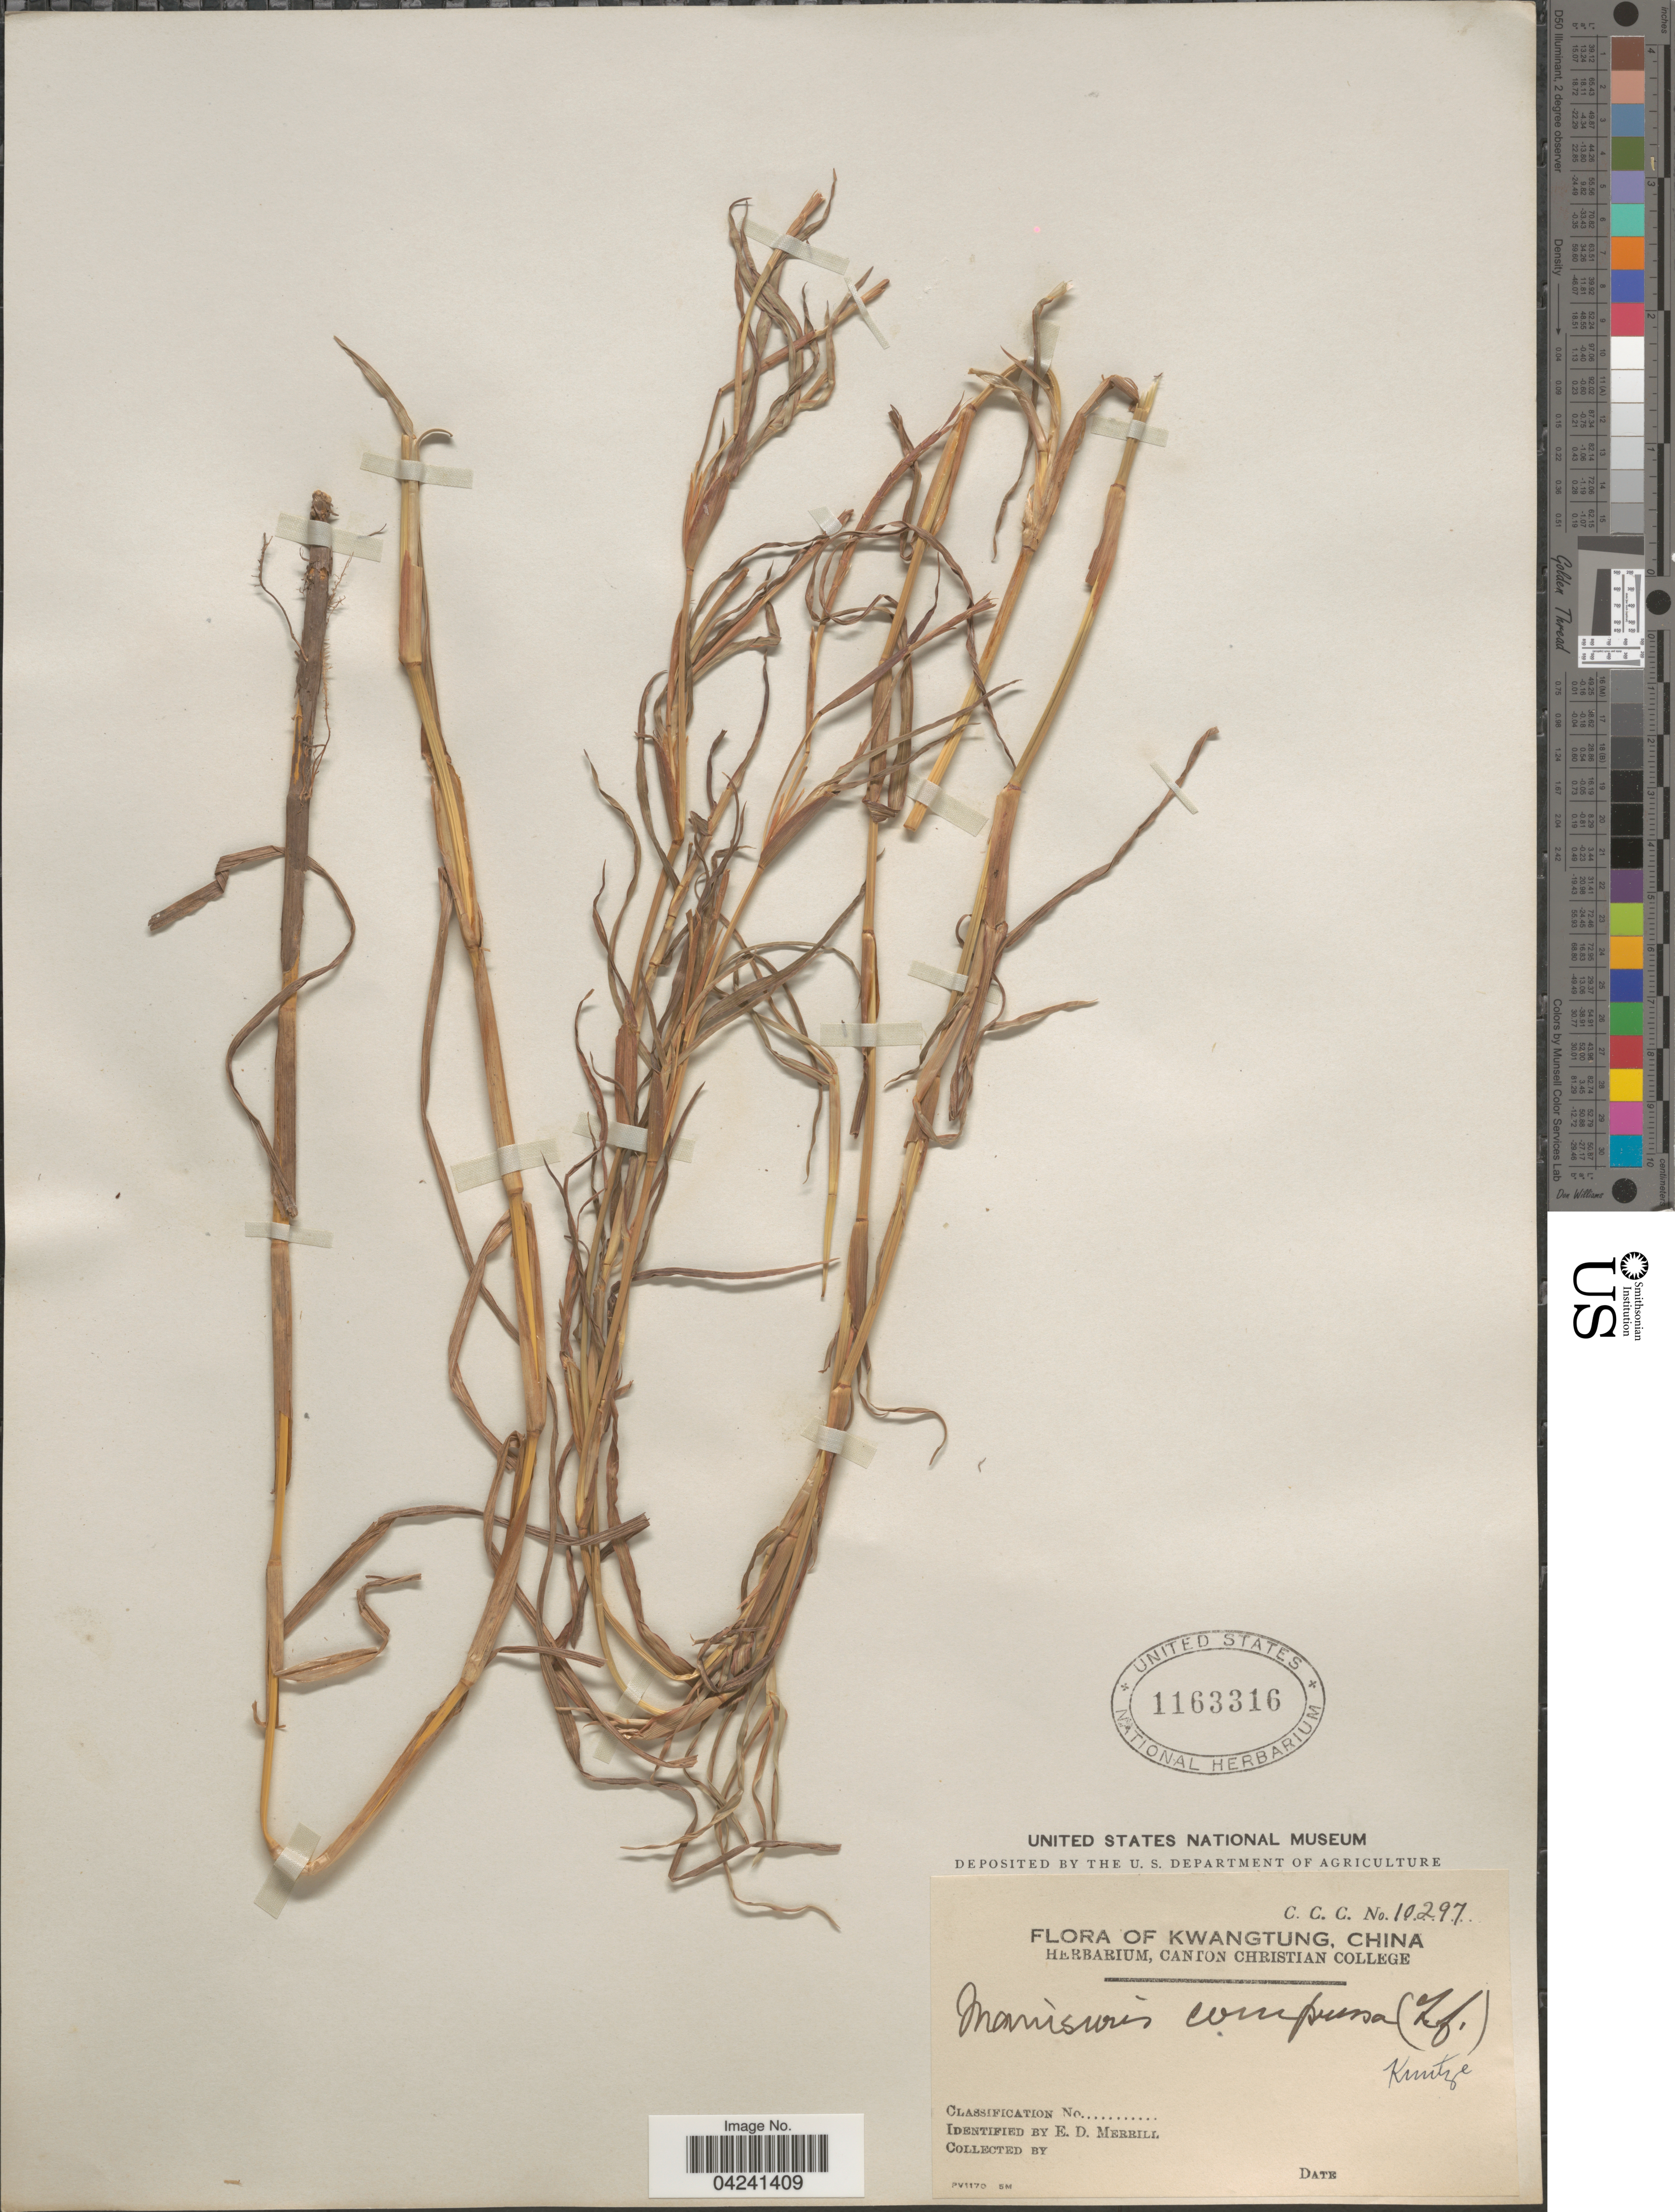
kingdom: Plantae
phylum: Tracheophyta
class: Liliopsida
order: Poales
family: Poaceae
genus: Hemarthria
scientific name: Hemarthria compressa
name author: (L.) R. Br.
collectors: E. D. Merrill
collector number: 10297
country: China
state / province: Guangdong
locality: Kwangtung.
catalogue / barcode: US 1163316